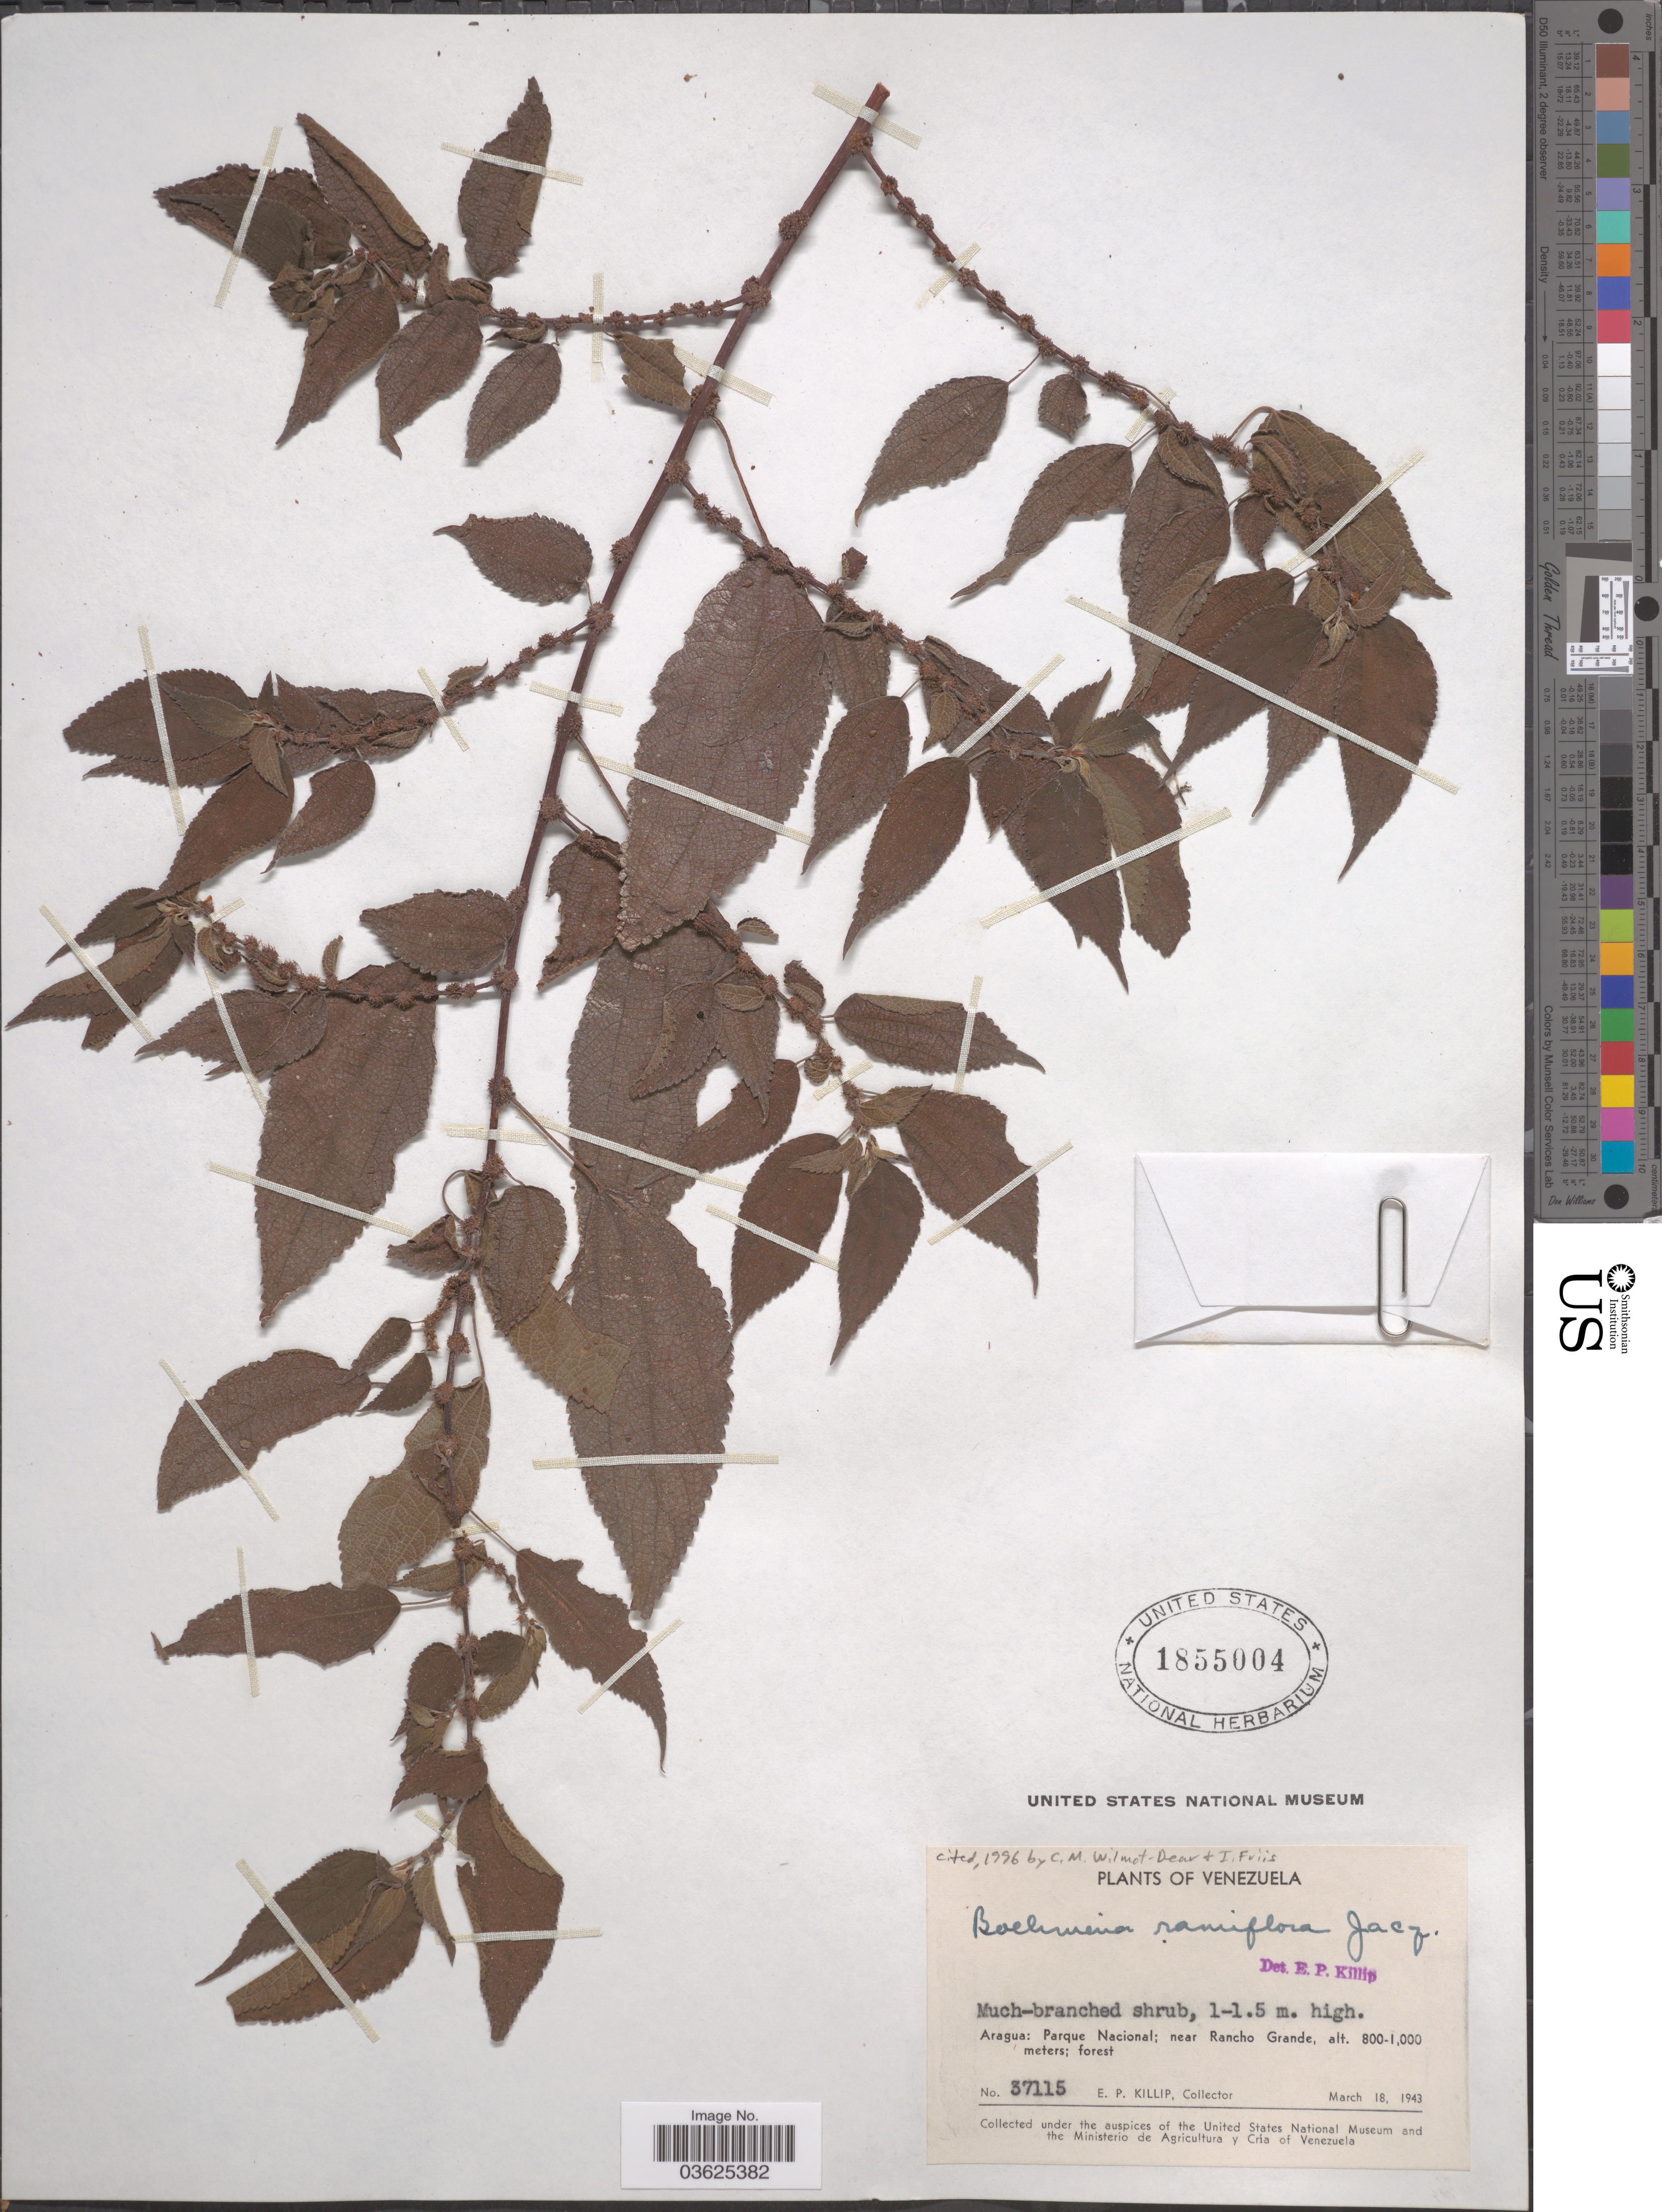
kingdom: Plantae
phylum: Tracheophyta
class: Magnoliopsida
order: Rosales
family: Urticaceae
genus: Boehmeria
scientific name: Boehmeria ramiflora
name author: Jacq.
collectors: E. P. Killip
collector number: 37115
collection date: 1943-03-18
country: Venezuela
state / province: Aragua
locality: Parque Nacional; near Rancho Grande.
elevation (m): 800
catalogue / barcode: US 1855004